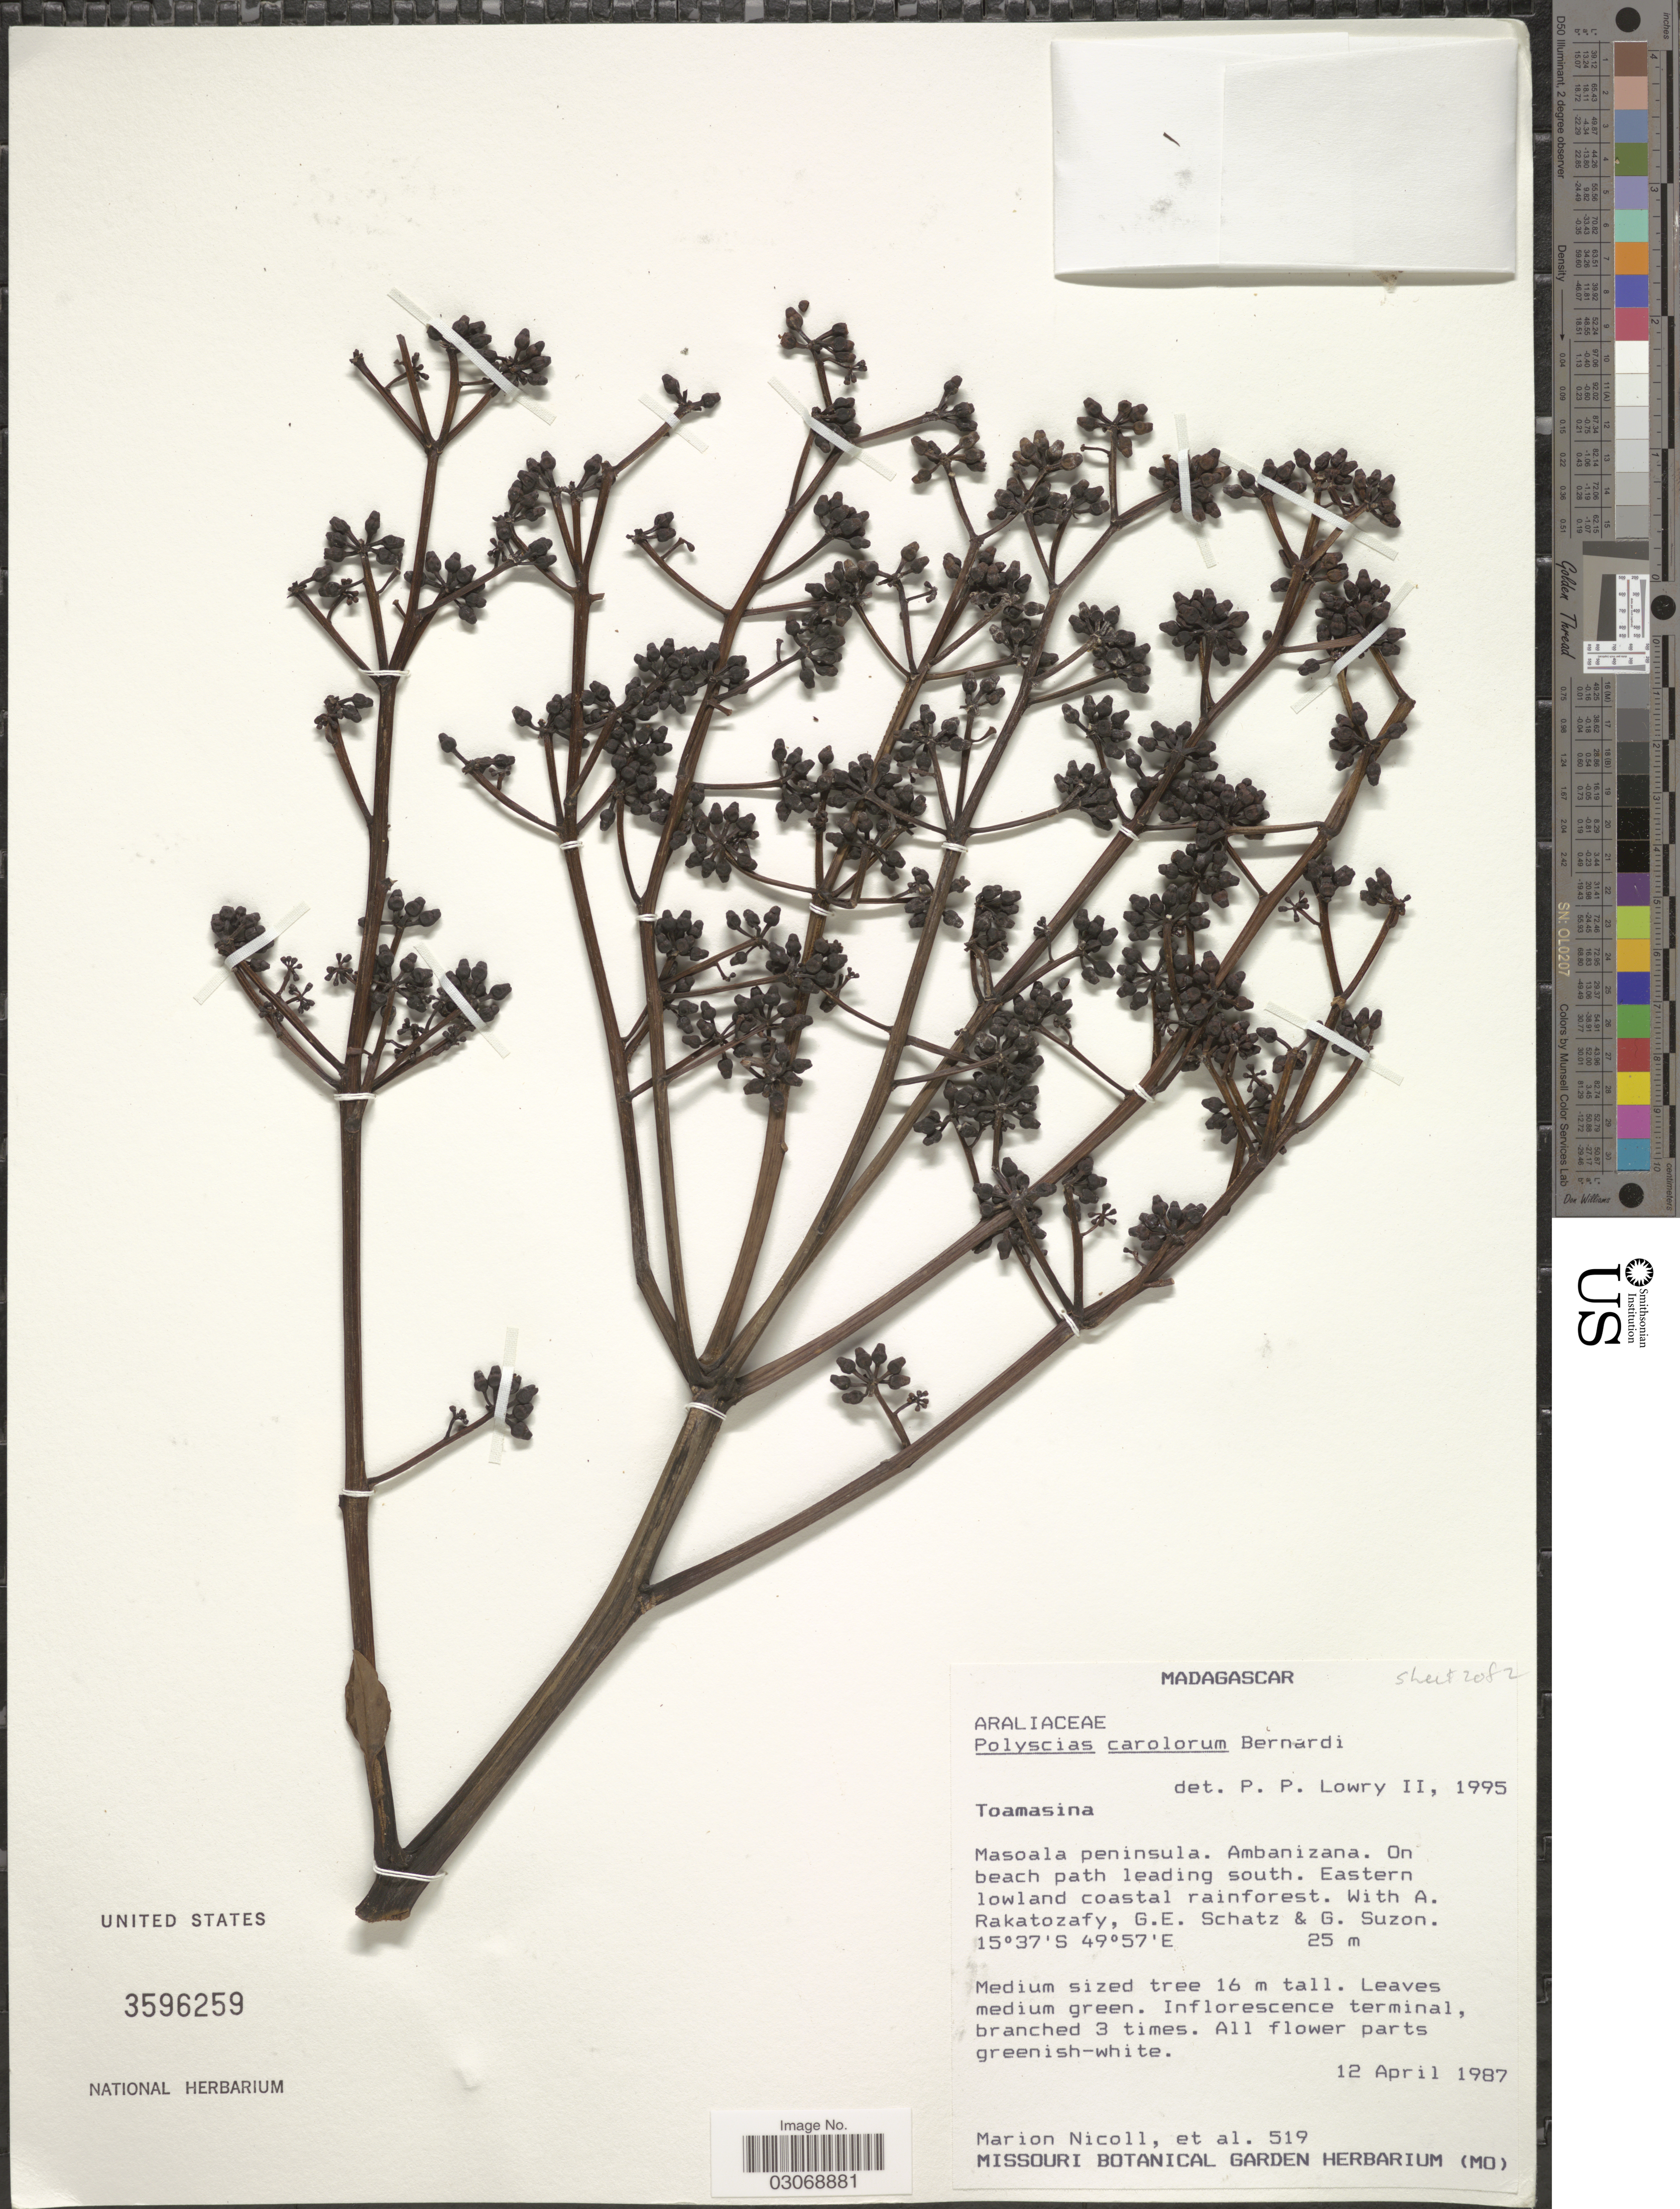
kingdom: Plantae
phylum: Tracheophyta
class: Magnoliopsida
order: Apiales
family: Araliaceae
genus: Polyscias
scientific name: Polyscias carolorum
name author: Bernardi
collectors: M. F. Nicoll, A. Rakatozafy, G. Schatz & G. Suzon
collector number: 519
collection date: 1987-04-12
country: Madagascar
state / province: Analanjirofo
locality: Masoala peninsula. Ambanizana. On beach path leading south. Eastern lowland coastal rainforest.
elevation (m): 25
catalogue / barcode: US 3596259